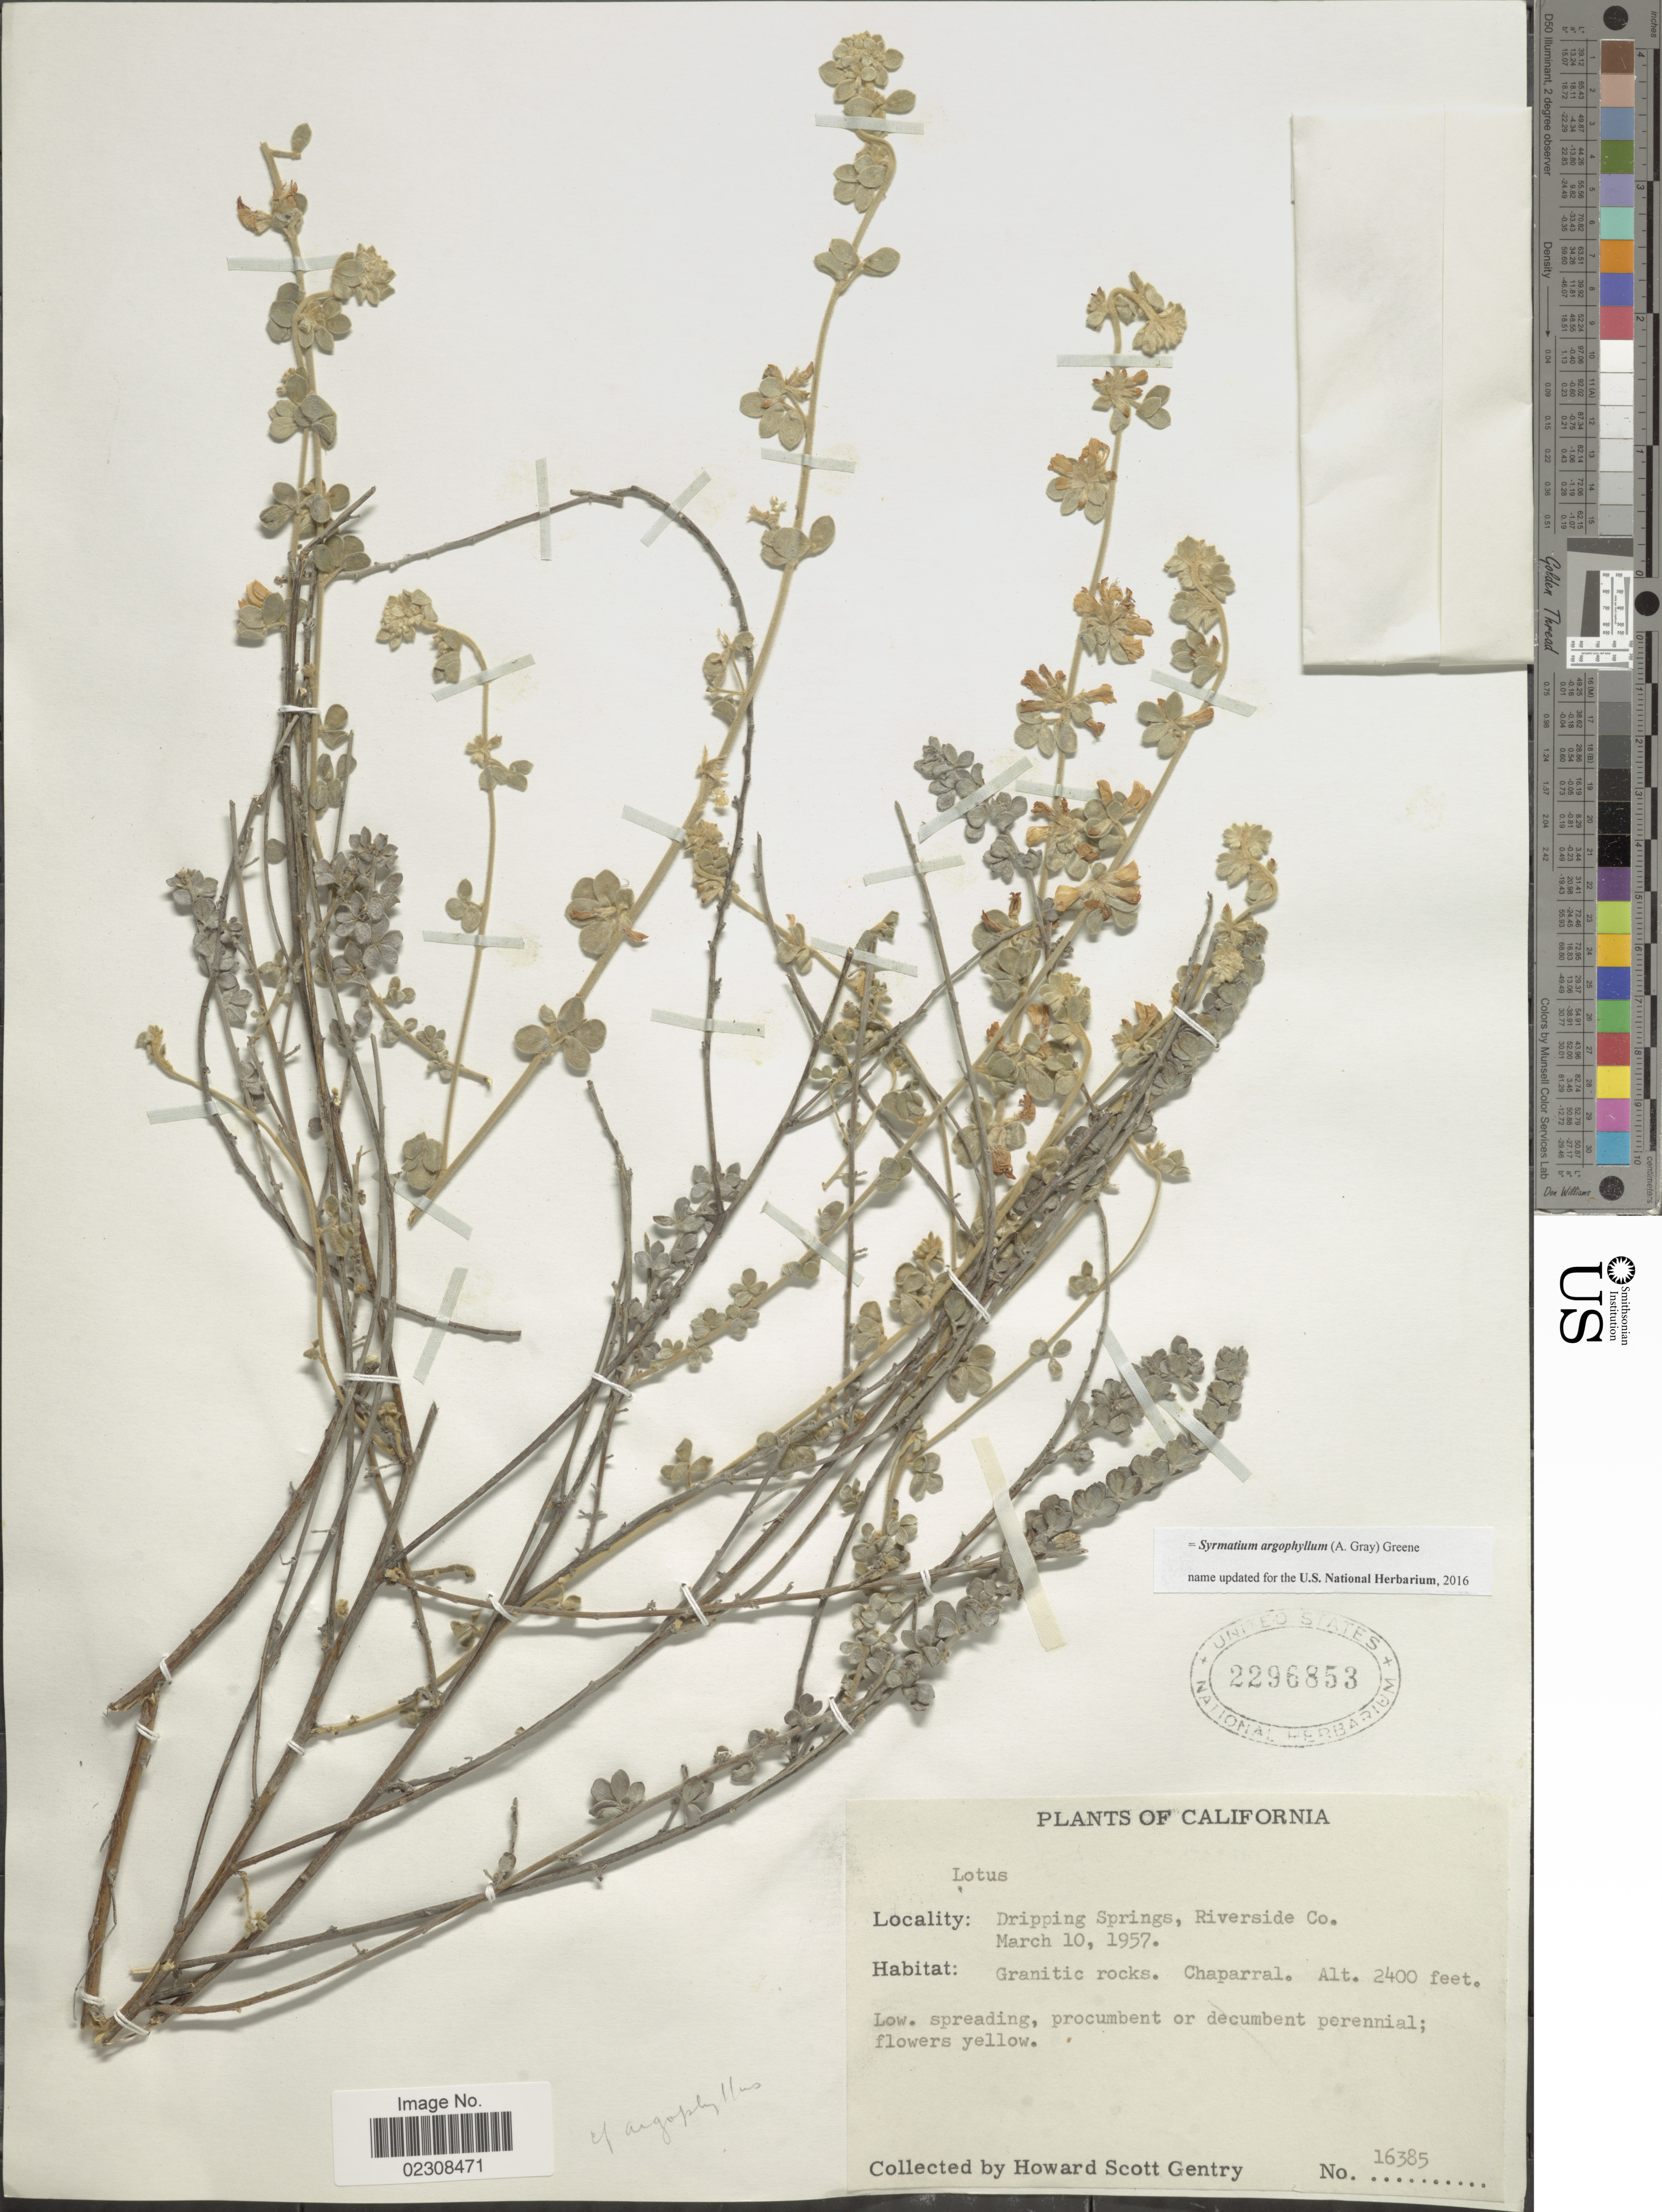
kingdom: Plantae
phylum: Tracheophyta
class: Magnoliopsida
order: Fabales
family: Fabaceae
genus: Syrmatium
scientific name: Syrmatium argophyllum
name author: (A. Gray) Greene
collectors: H. S. Gentry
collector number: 16385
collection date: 1957-03-10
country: United States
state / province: California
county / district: Riverside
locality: Dripping Springs, Riverside Co. Granitic rocks. Chaparral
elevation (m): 732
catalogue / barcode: US 2296853